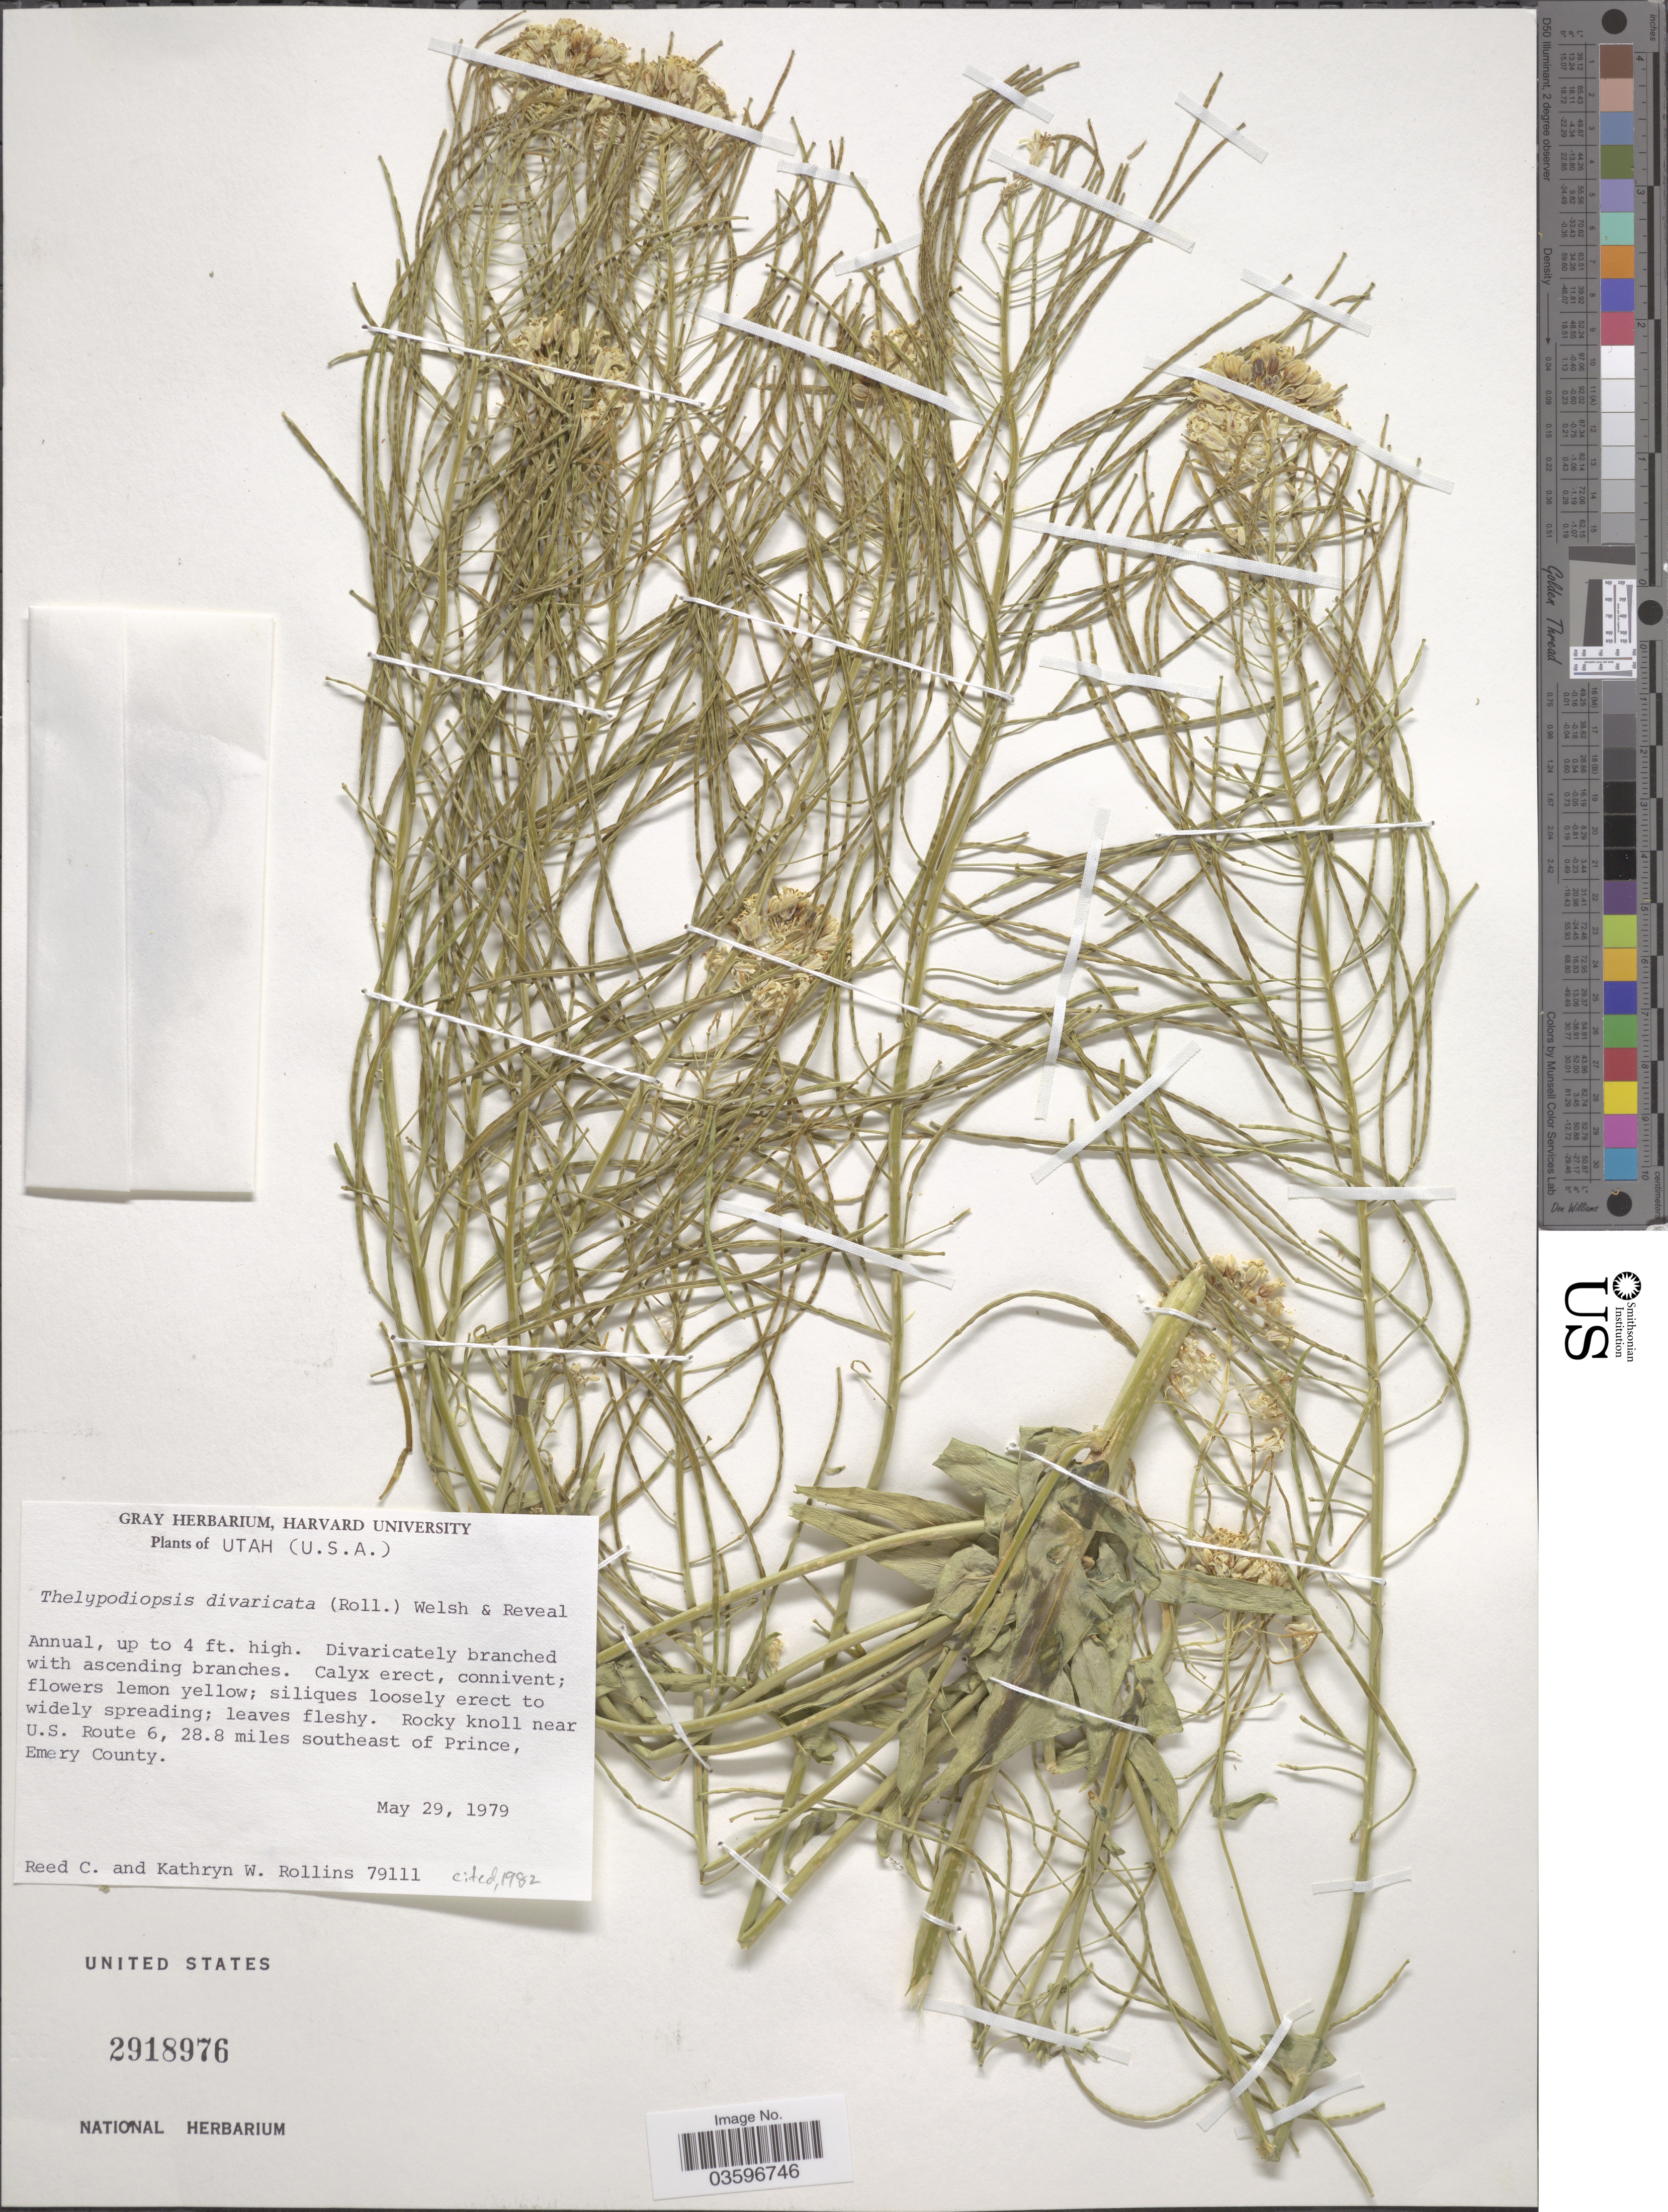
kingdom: Plantae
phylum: Tracheophyta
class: Magnoliopsida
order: Brassicales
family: Brassicaceae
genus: Thelypodiopsis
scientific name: Thelypodiopsis divaricata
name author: (Rollins) S.L. Welsh & Reveal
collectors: R. C. Rollins & K. W. Rollins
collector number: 79111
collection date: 1979-05-29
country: United States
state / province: Utah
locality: Near U.S. Route 6, 28.8 miles southeast of Prince, Emery County.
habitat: rocky knoll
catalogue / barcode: US 2918976